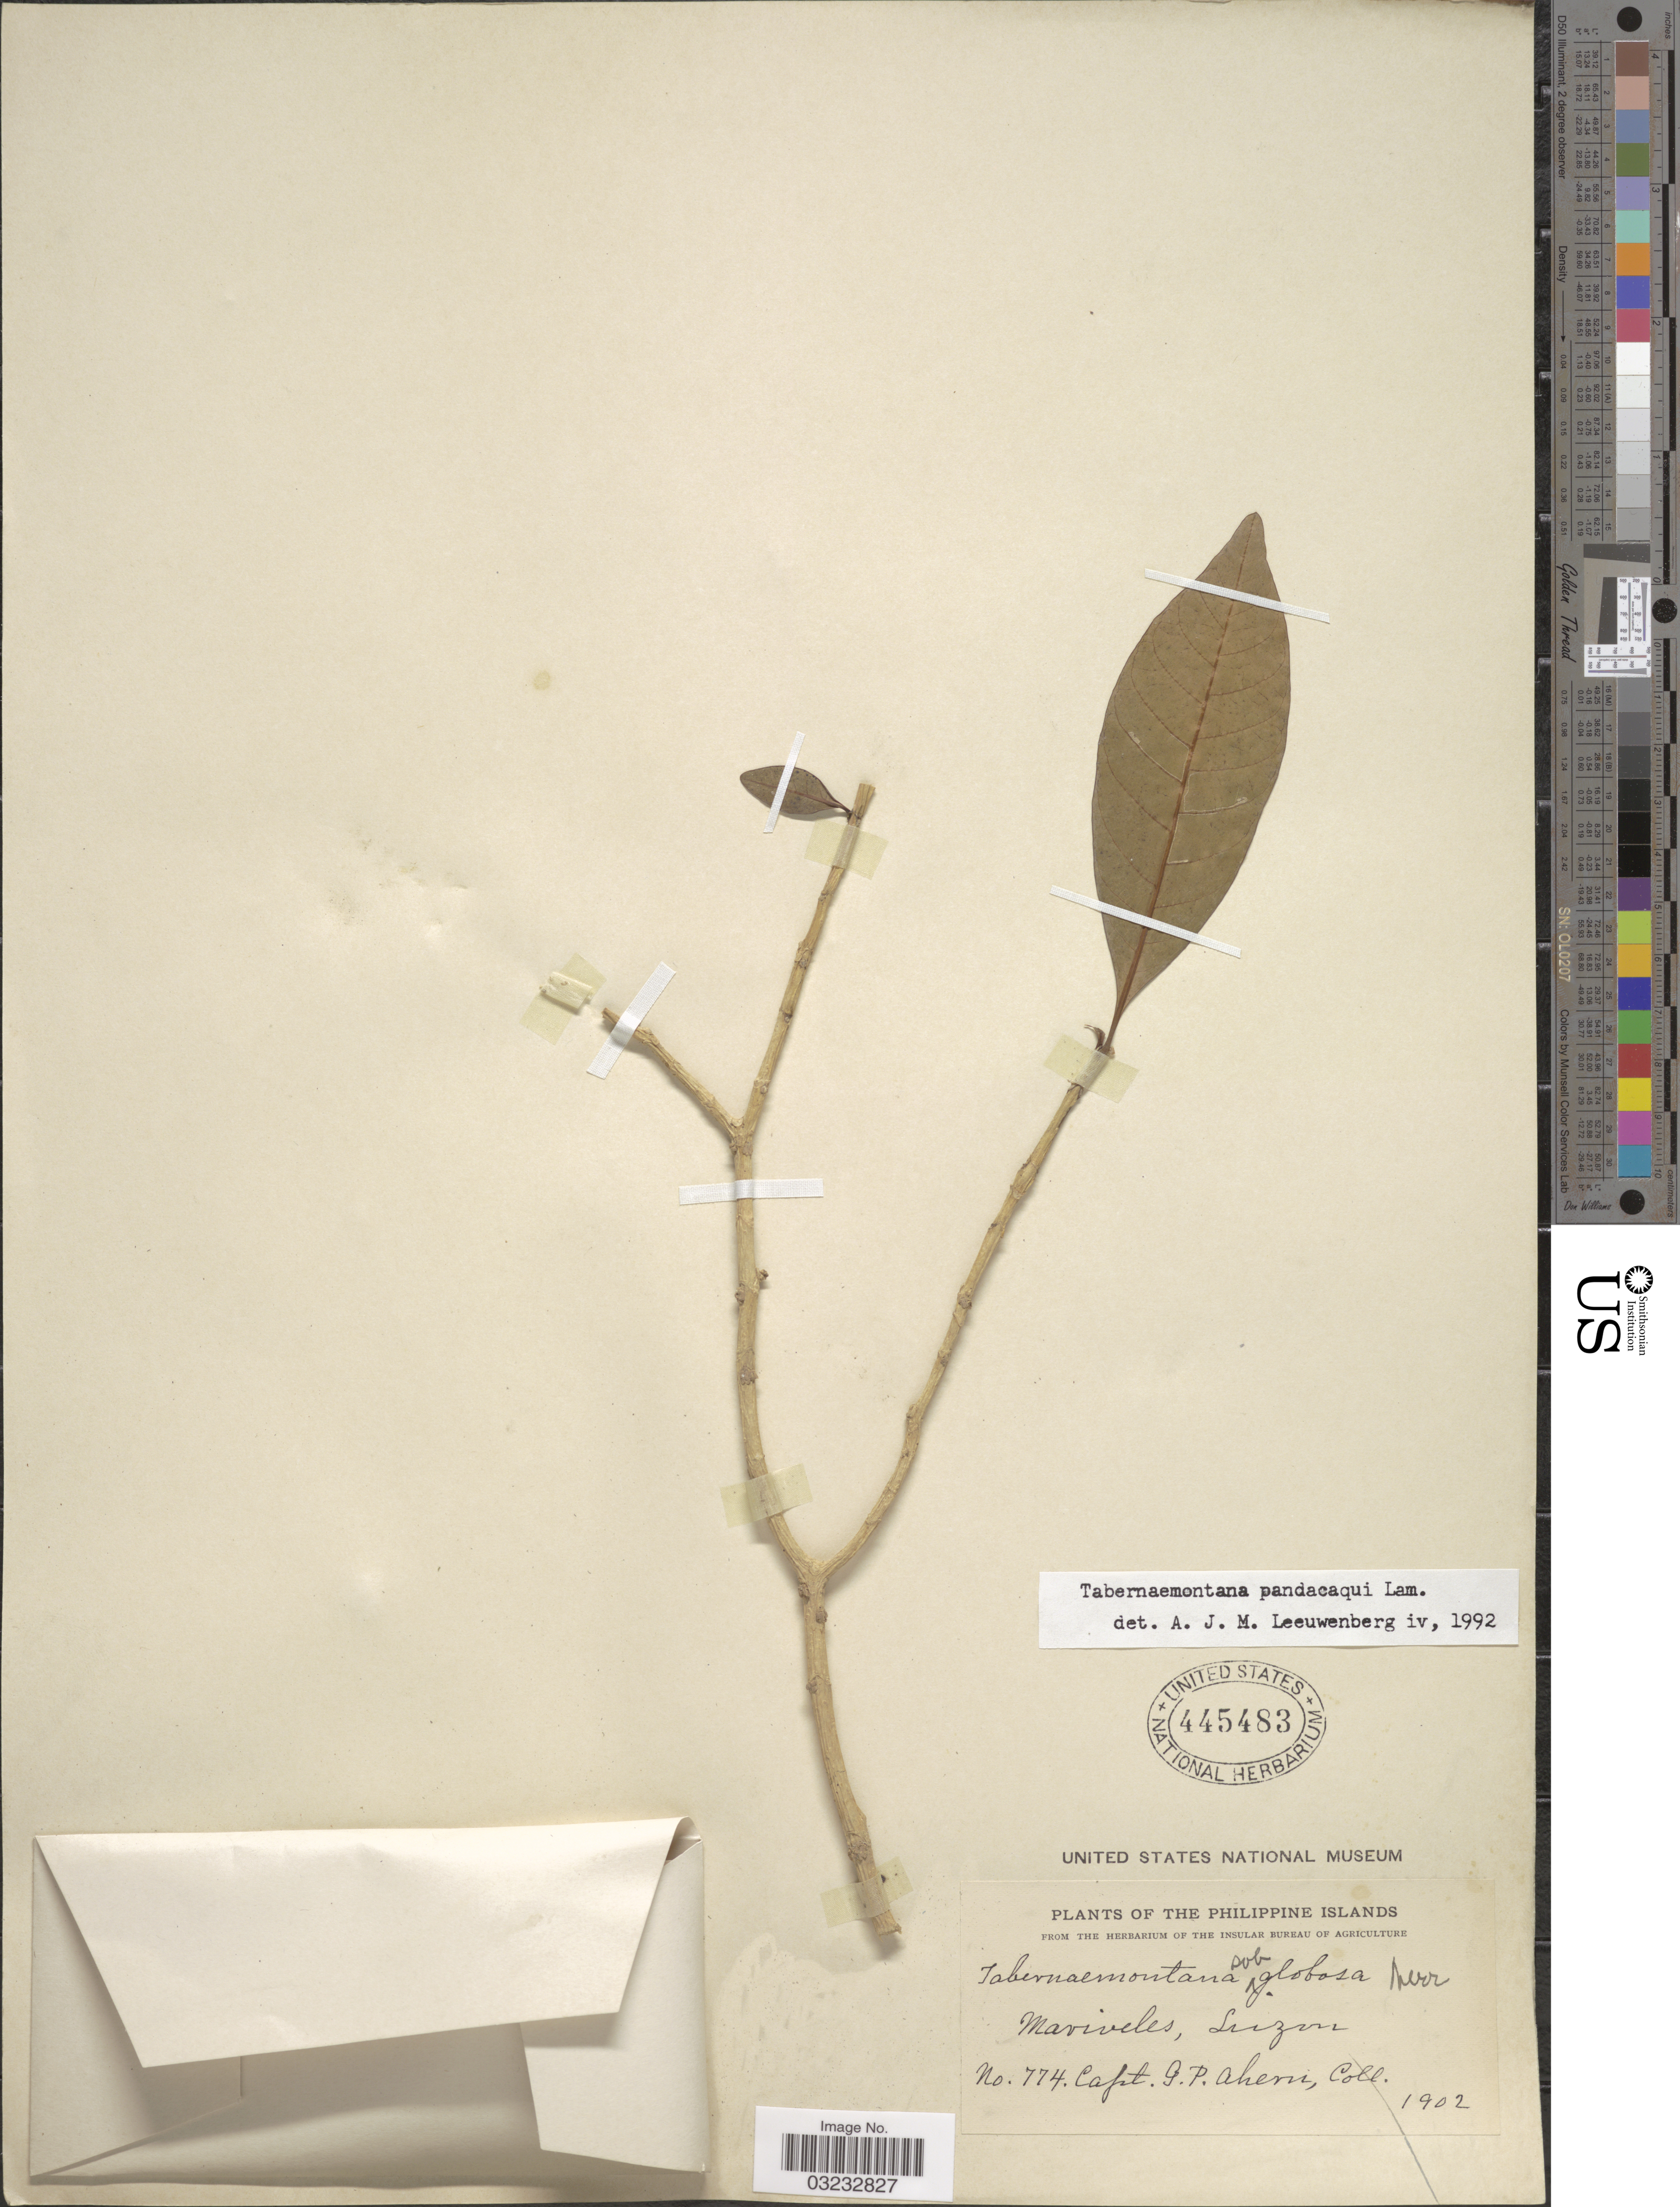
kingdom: Plantae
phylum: Tracheophyta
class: Magnoliopsida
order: Gentianales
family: Apocynaceae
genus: Tabernaemontana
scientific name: Tabernaemontana pandacaqui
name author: Poir.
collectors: G. Ahern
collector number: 774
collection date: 1902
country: Philippines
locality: Mariveles, Luzon.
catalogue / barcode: US 445483